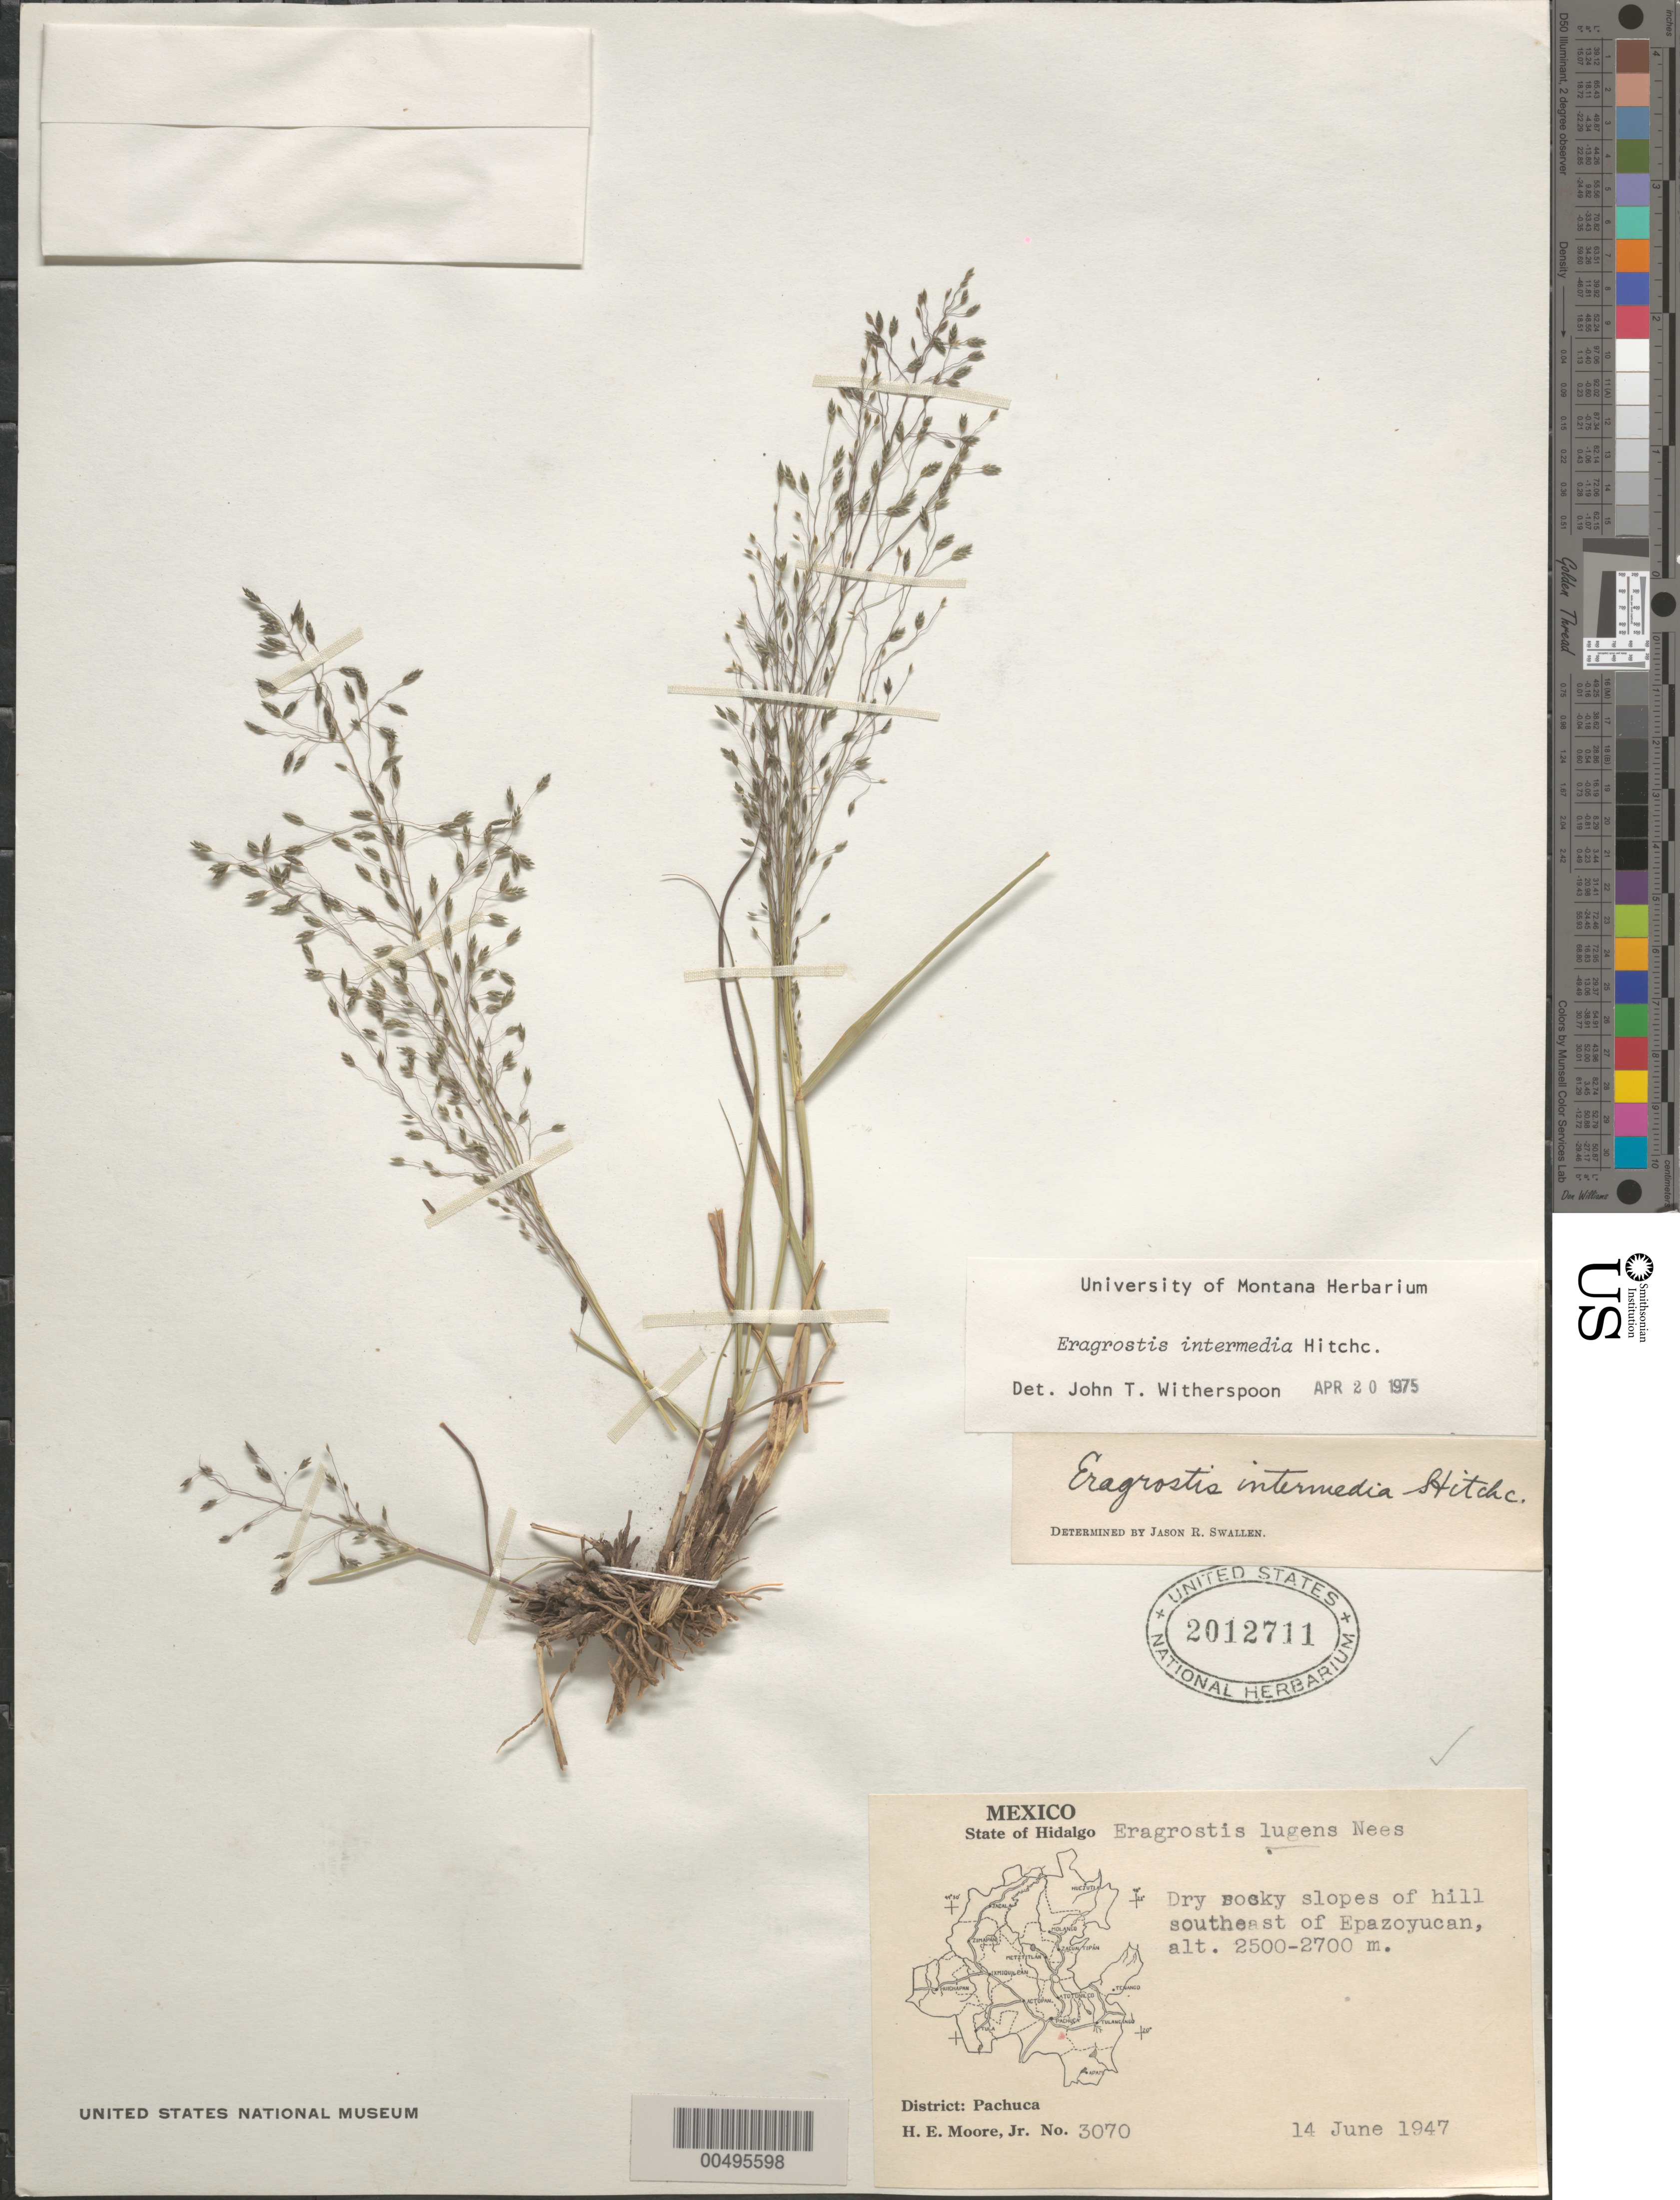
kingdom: Plantae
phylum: Tracheophyta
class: Liliopsida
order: Poales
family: Poaceae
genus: Eragrostis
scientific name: Eragrostis intermedia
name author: Hitchc.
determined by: Witherspoon, John T.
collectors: H. E. Moore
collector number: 3070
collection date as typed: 14 Jun 1947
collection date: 1947-06-14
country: Mexico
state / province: Hidalgo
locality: SE of Epazonyucan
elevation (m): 2500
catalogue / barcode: US 2012711